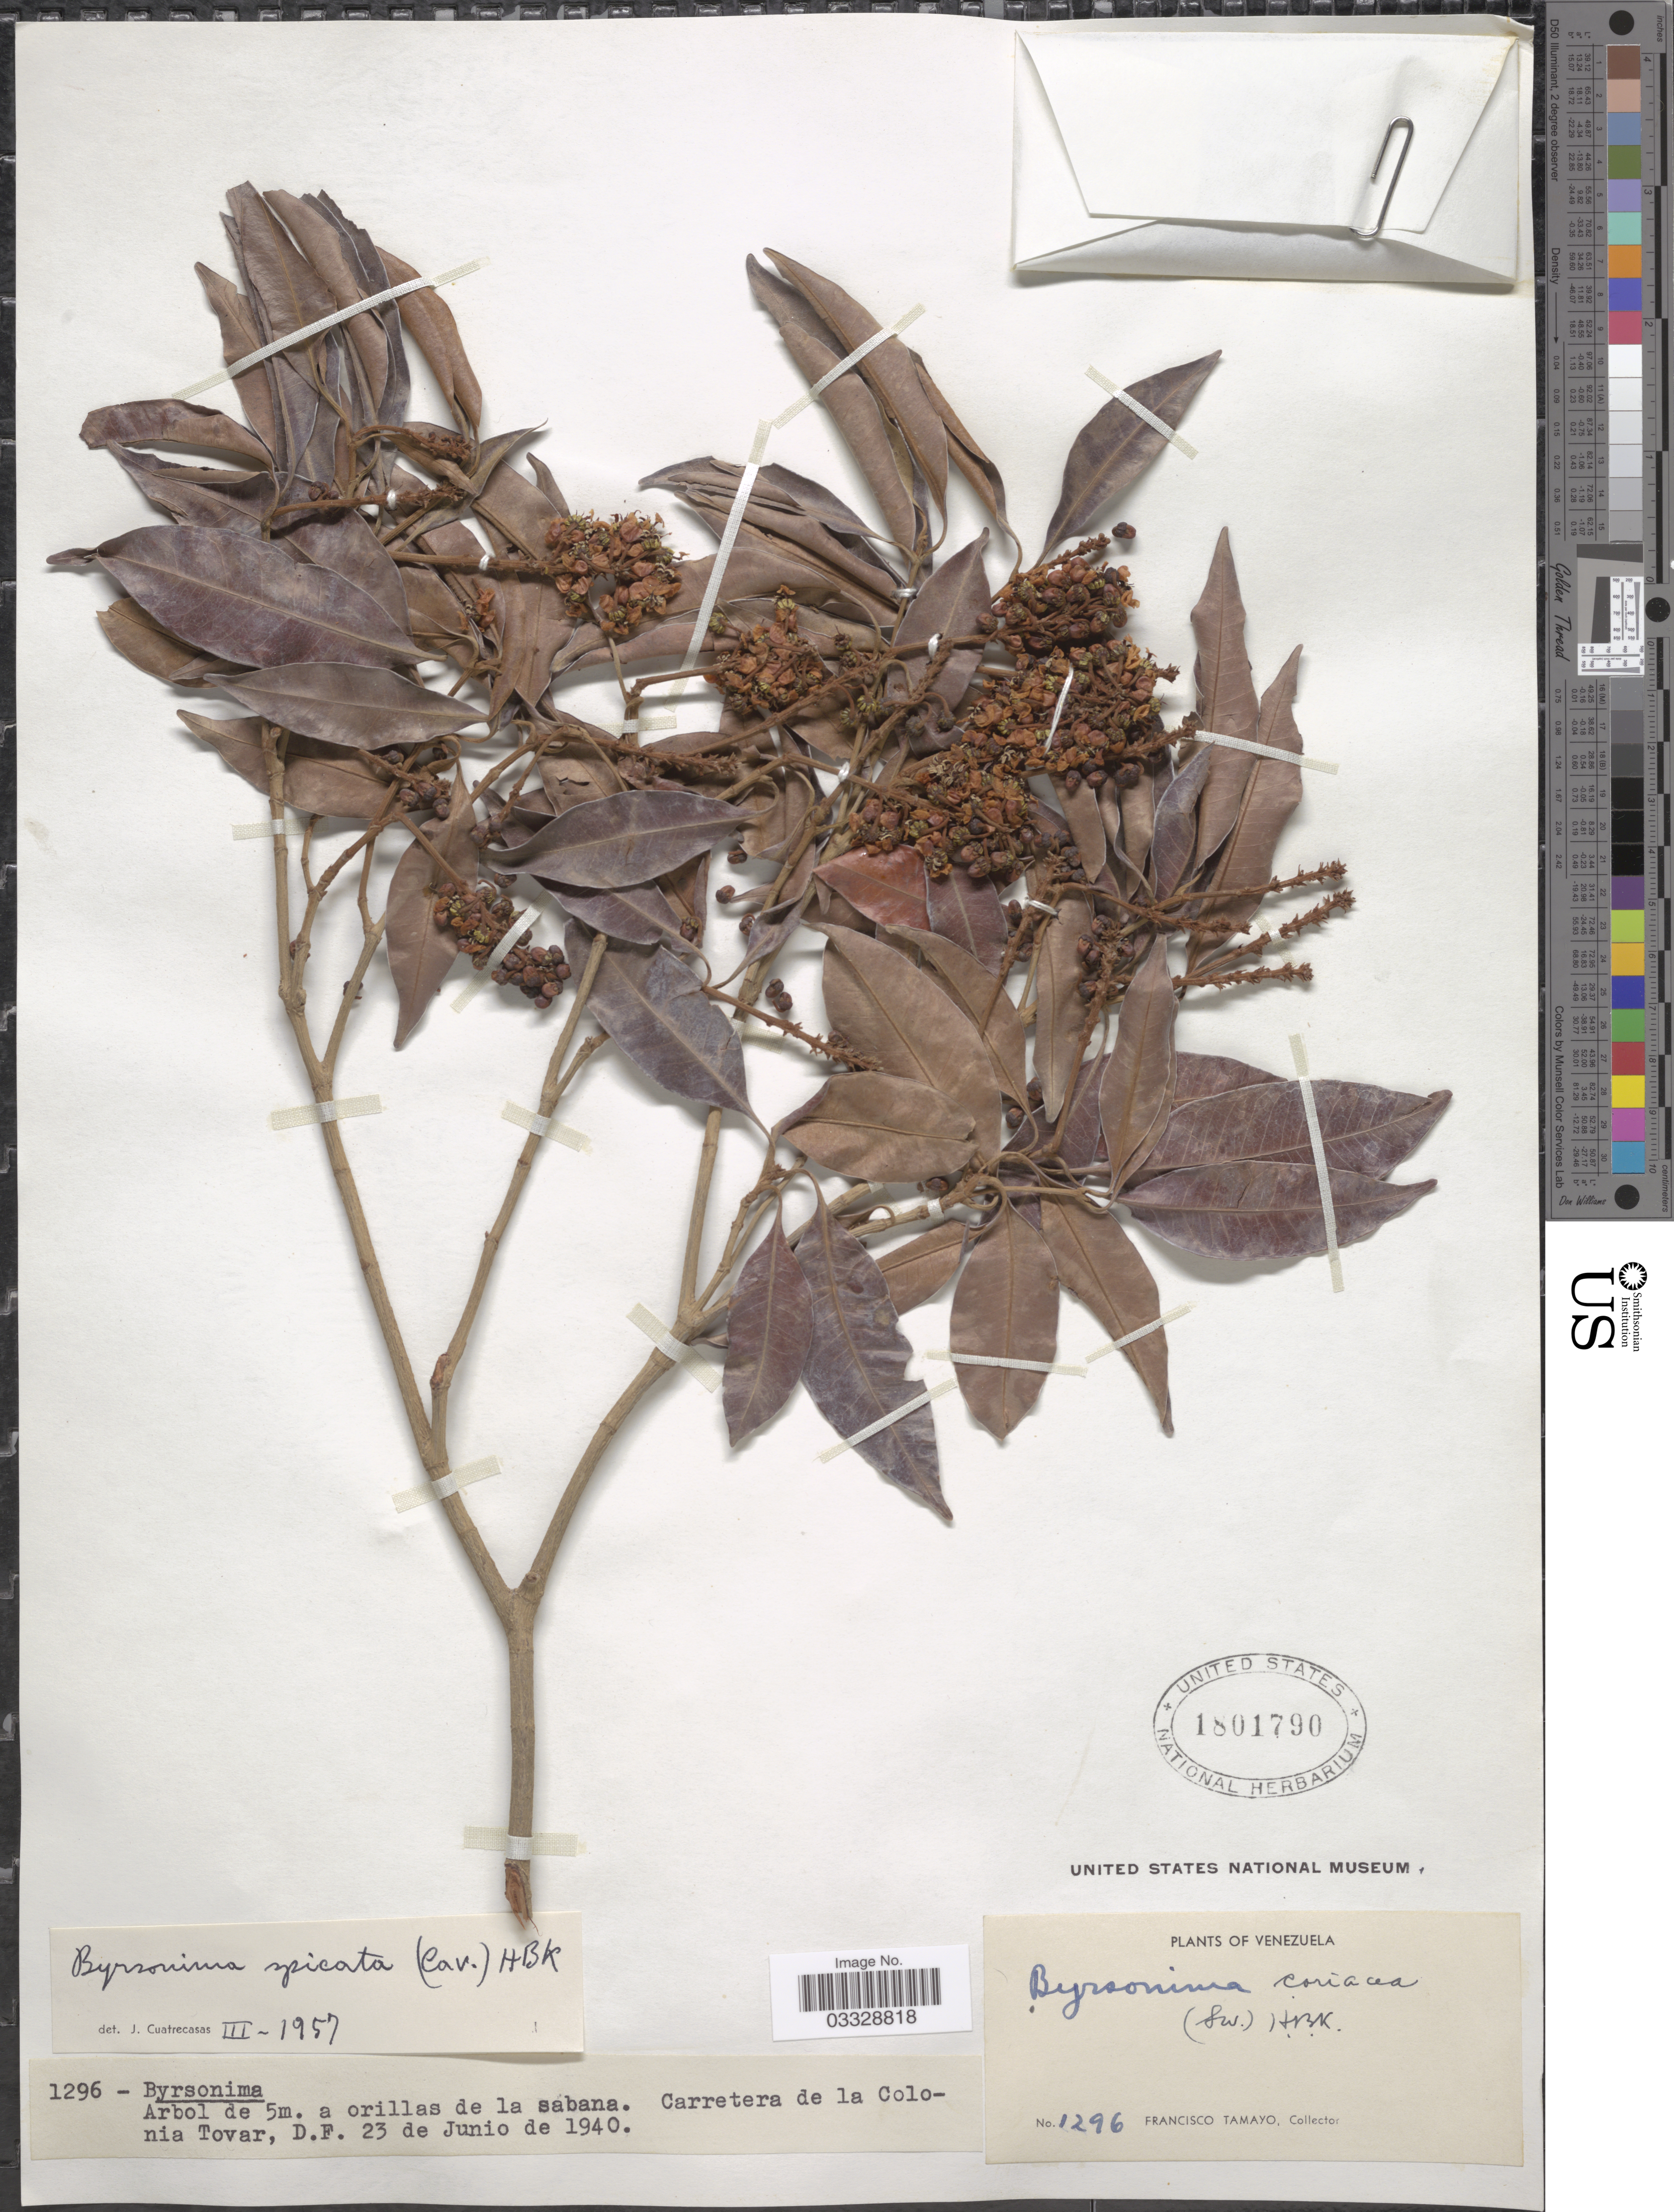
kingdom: Plantae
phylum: Tracheophyta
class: Magnoliopsida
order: Malpighiales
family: Malpighiaceae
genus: Byrsonima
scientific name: Byrsonima coriacea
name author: (Sw.) DC.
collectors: F. Tamayo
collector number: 1296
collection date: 1940-06-23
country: Venezuela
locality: Carretera de la Colonia Tovar, D.F.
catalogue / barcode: US 1801790